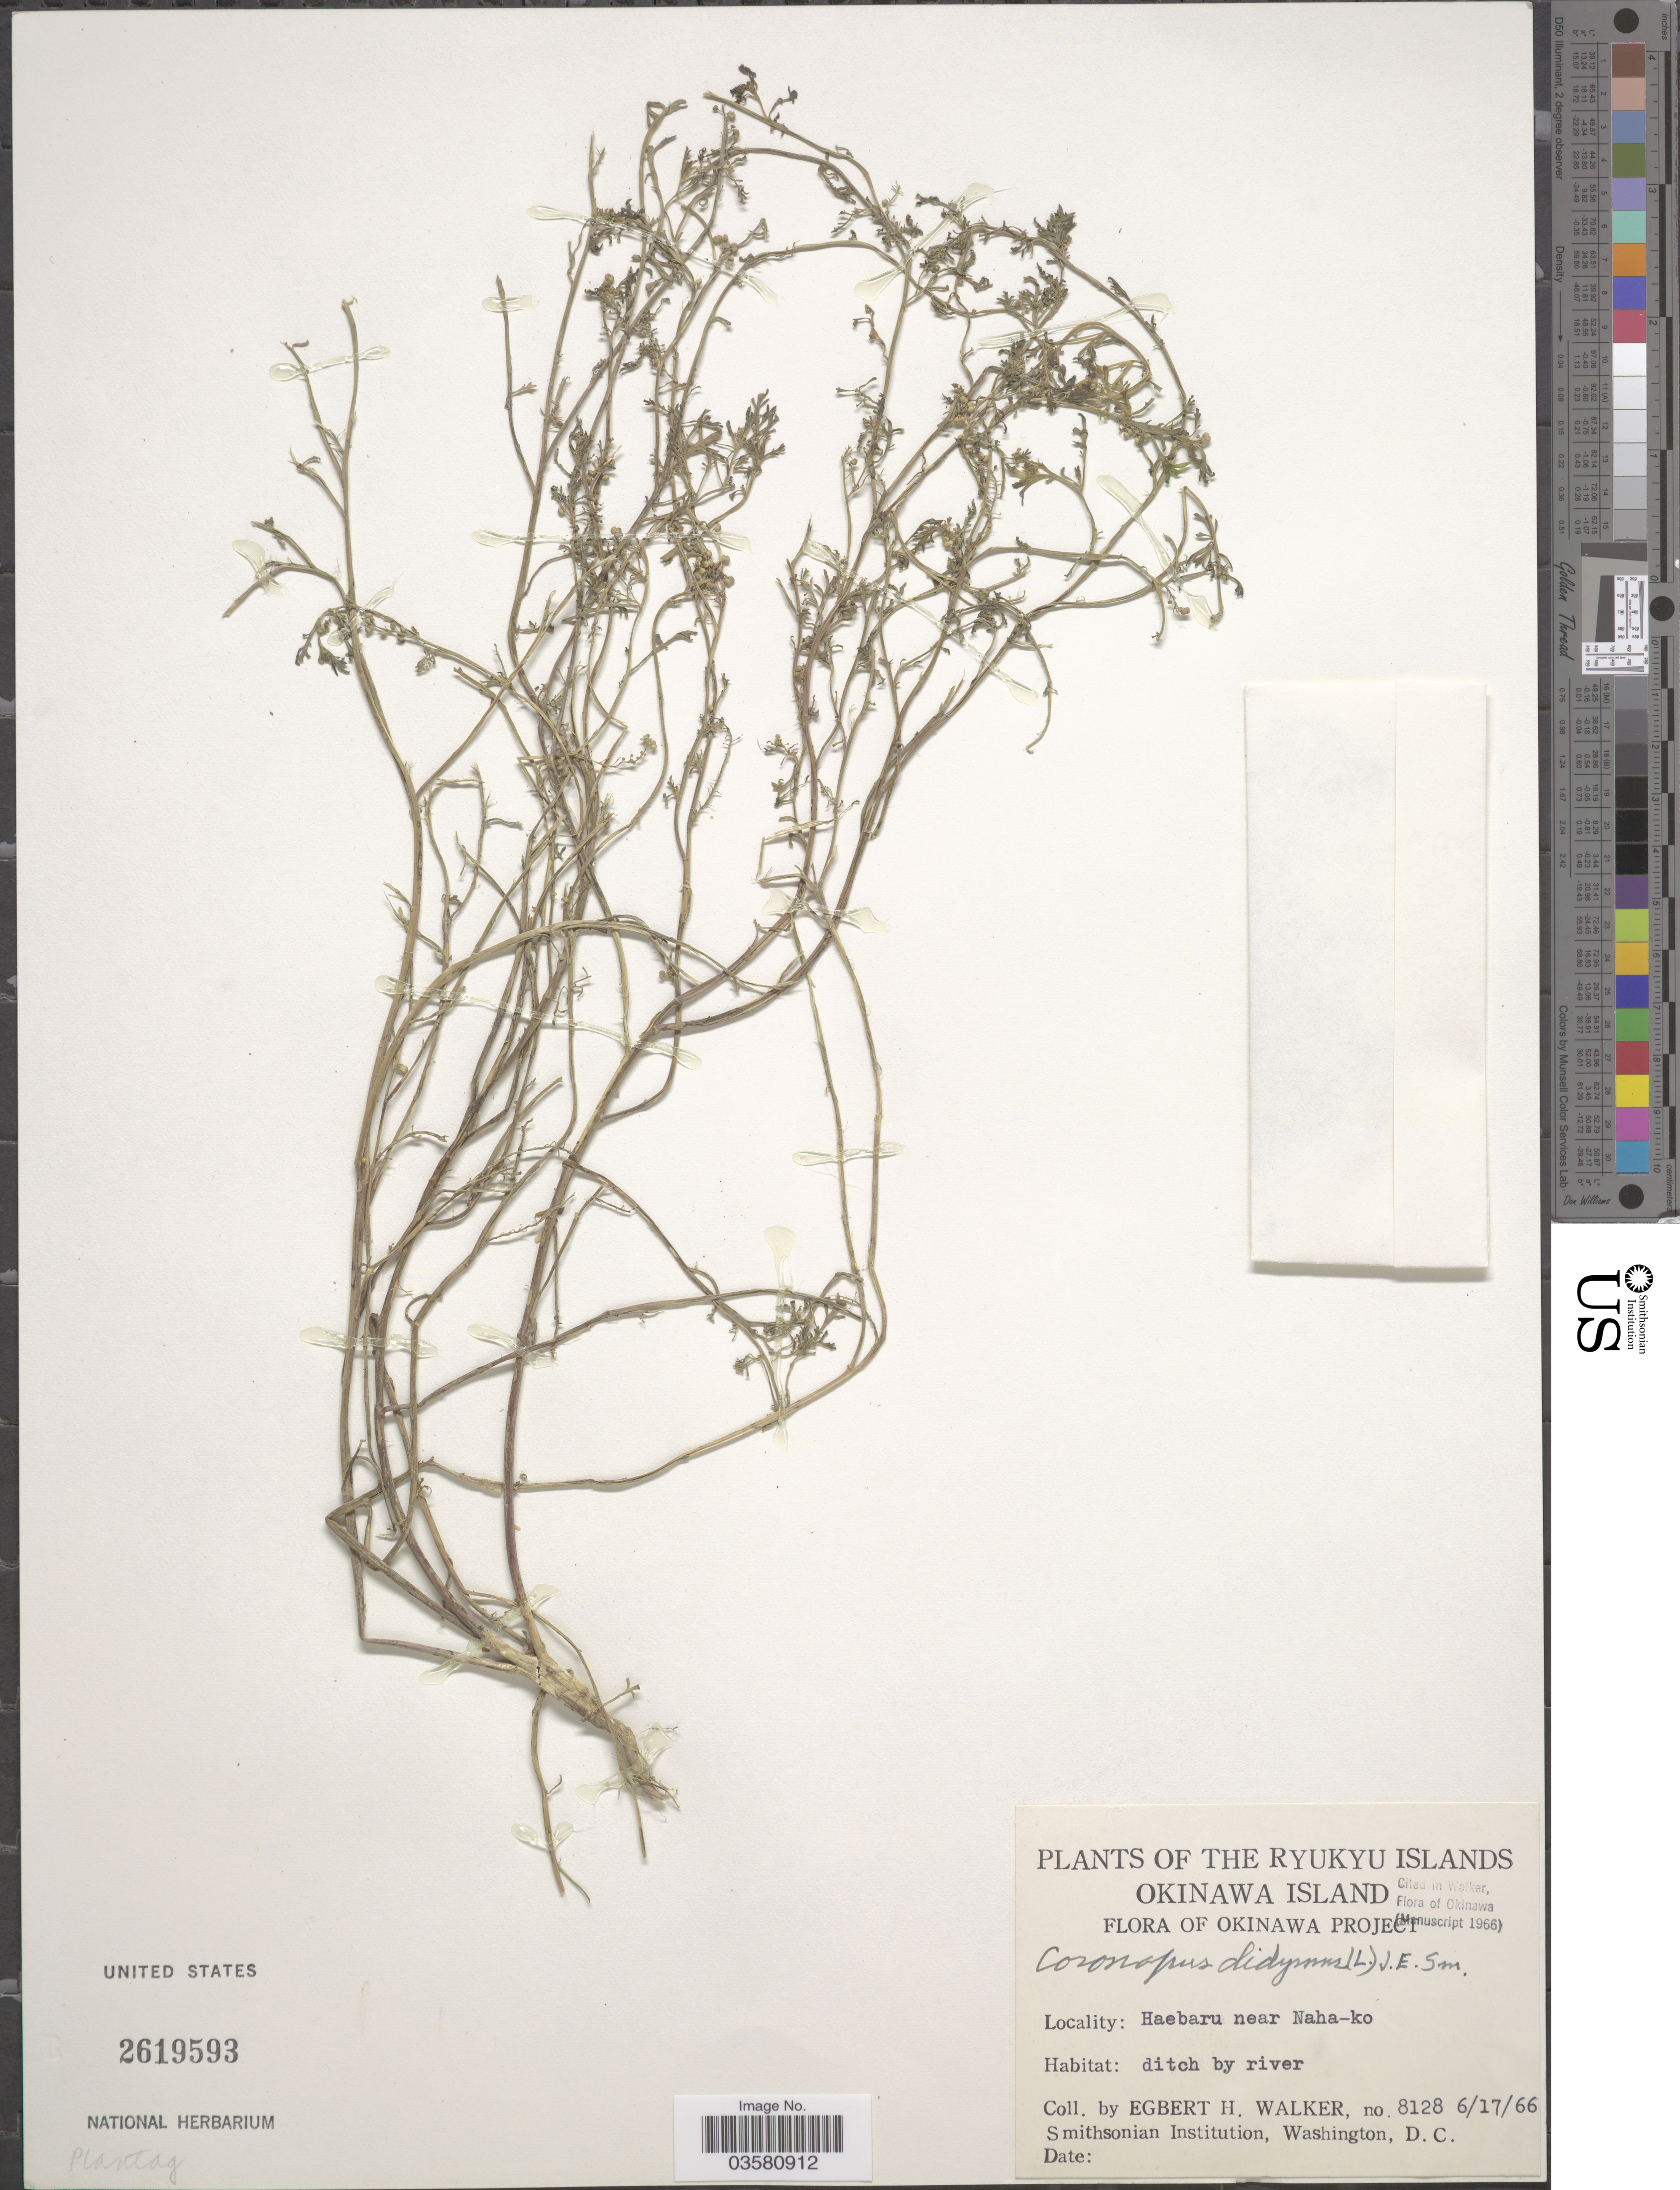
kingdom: Plantae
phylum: Tracheophyta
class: Magnoliopsida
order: Brassicales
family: Brassicaceae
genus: Lepidium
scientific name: Lepidium didymum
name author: L.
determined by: Strong, M. T., (US), Smithsonian Institution - National Museum of Natural History (UNITED STATES)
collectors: E. H. Walker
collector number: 8128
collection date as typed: Transcribed d/m/y: 17/6/66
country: Japan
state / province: Okinawa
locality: The Ryukyu Islands. Okinawa Island. Haebaru near Naha-ko.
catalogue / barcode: US 2619593